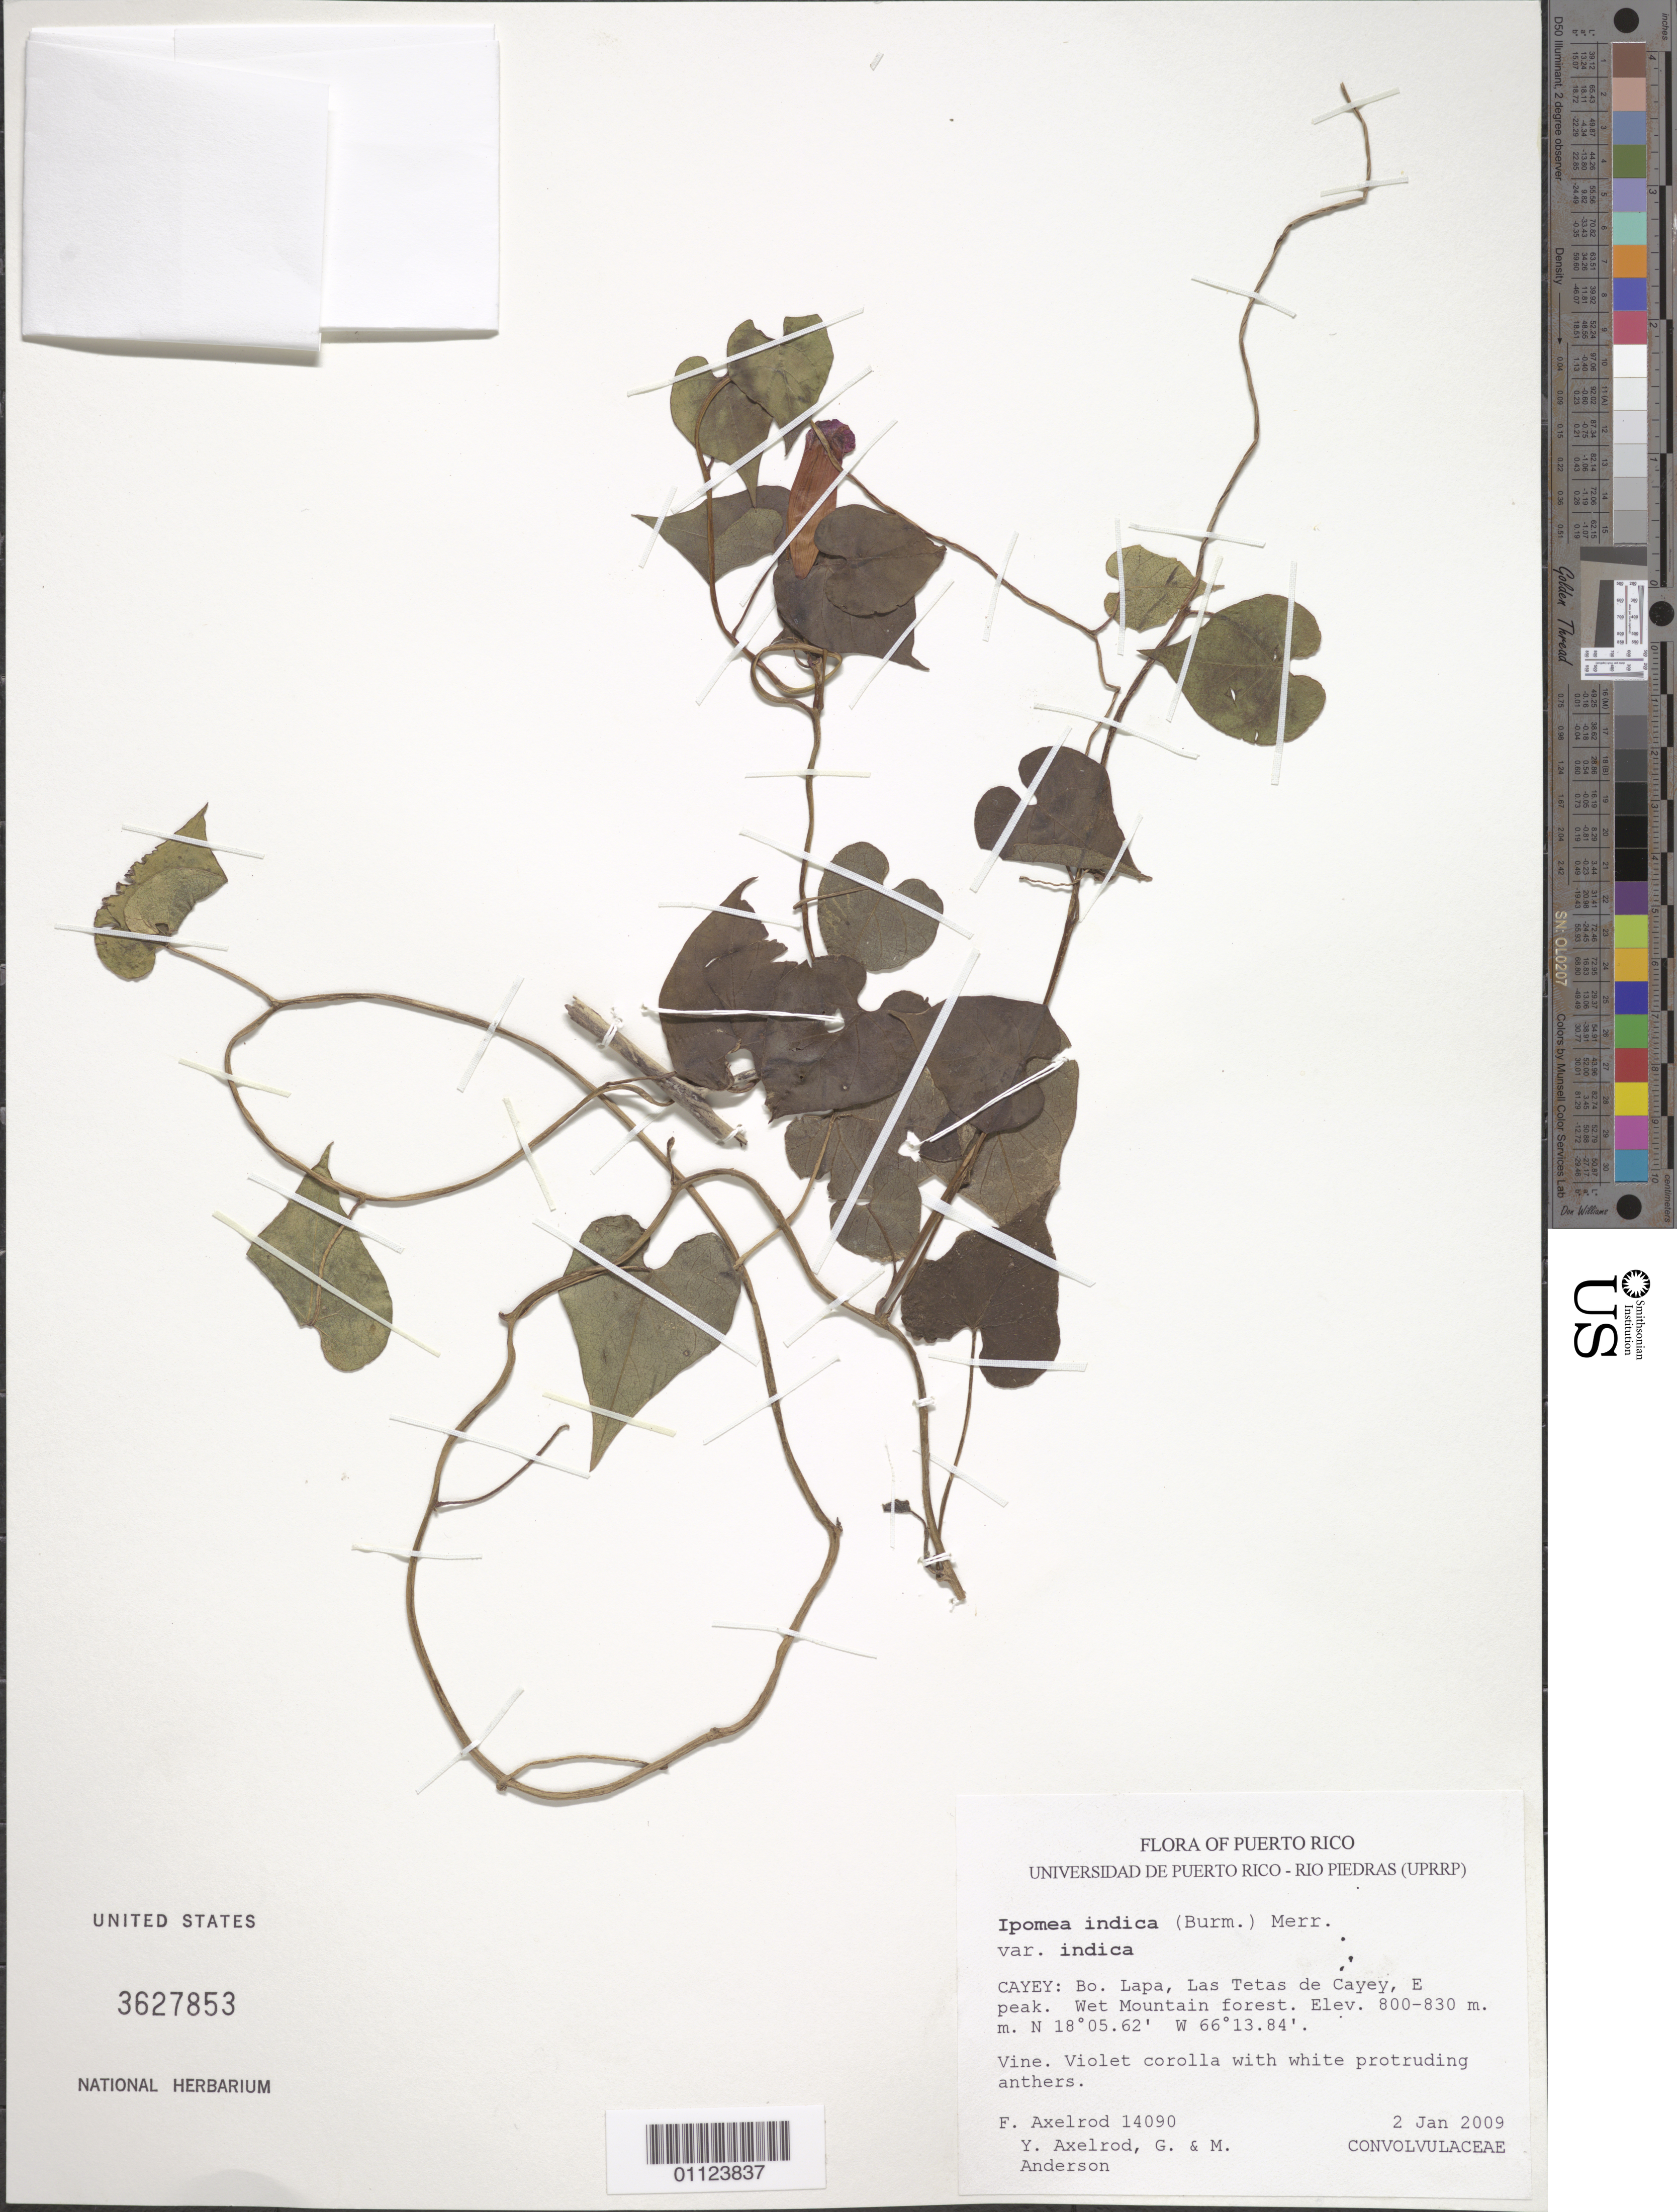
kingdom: Plantae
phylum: Tracheophyta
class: Magnoliopsida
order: Solanales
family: Convolvulaceae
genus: Ipomoea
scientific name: Ipomoea indica (Burm.) Merr. var. indica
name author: (Burm.) Merr.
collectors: F. S. Axelrod, Y. Axelrod, G. Anderson & M. Anderson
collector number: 14090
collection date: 2009-01-02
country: Puerto Rico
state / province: Cayey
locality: Bo. Lapa, Las Tetas de Cayey, E peak.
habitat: Wet mountain forest.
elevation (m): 800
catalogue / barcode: US 3627853